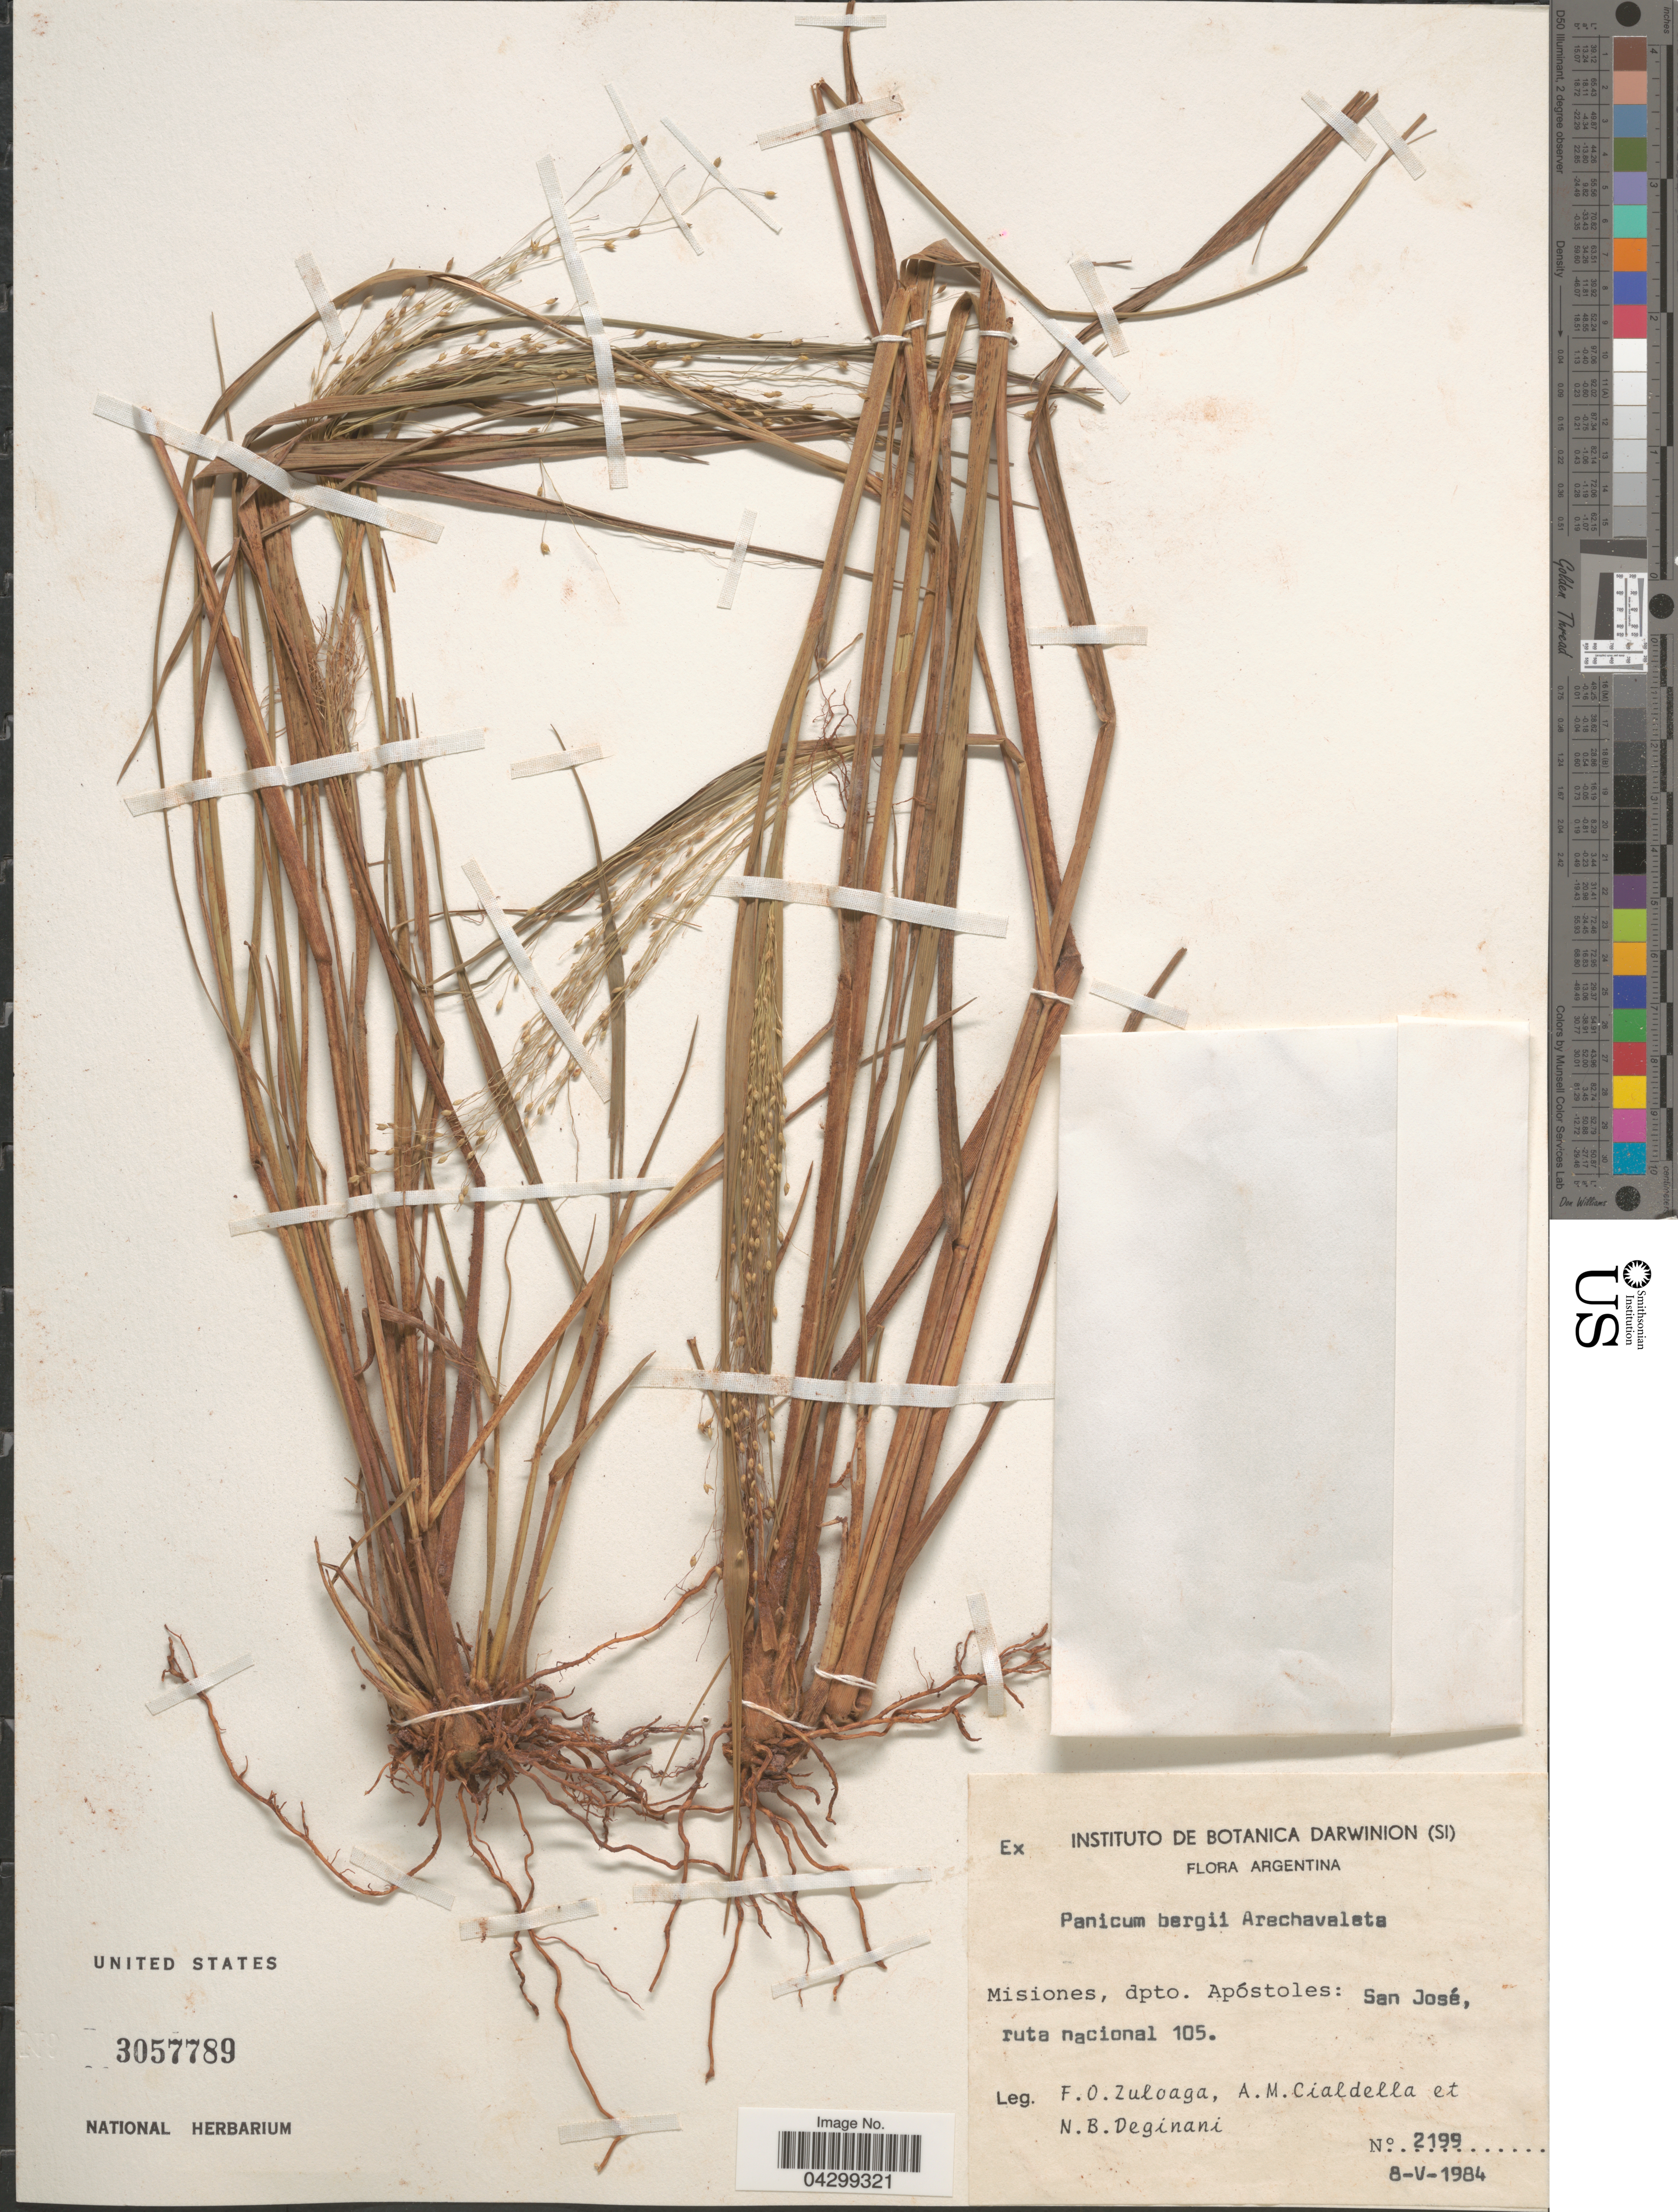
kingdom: Plantae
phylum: Tracheophyta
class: Liliopsida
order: Poales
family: Poaceae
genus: Panicum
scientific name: Panicum bergii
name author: Arechav.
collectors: F. O. Zuloaga, A. M. Cialdella & N. Deginani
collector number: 2199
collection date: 1984-05-08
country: Argentina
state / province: Misiones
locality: Dpto. Apóstoles: San Josè, ruta nacional 105.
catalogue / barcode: US 3057789